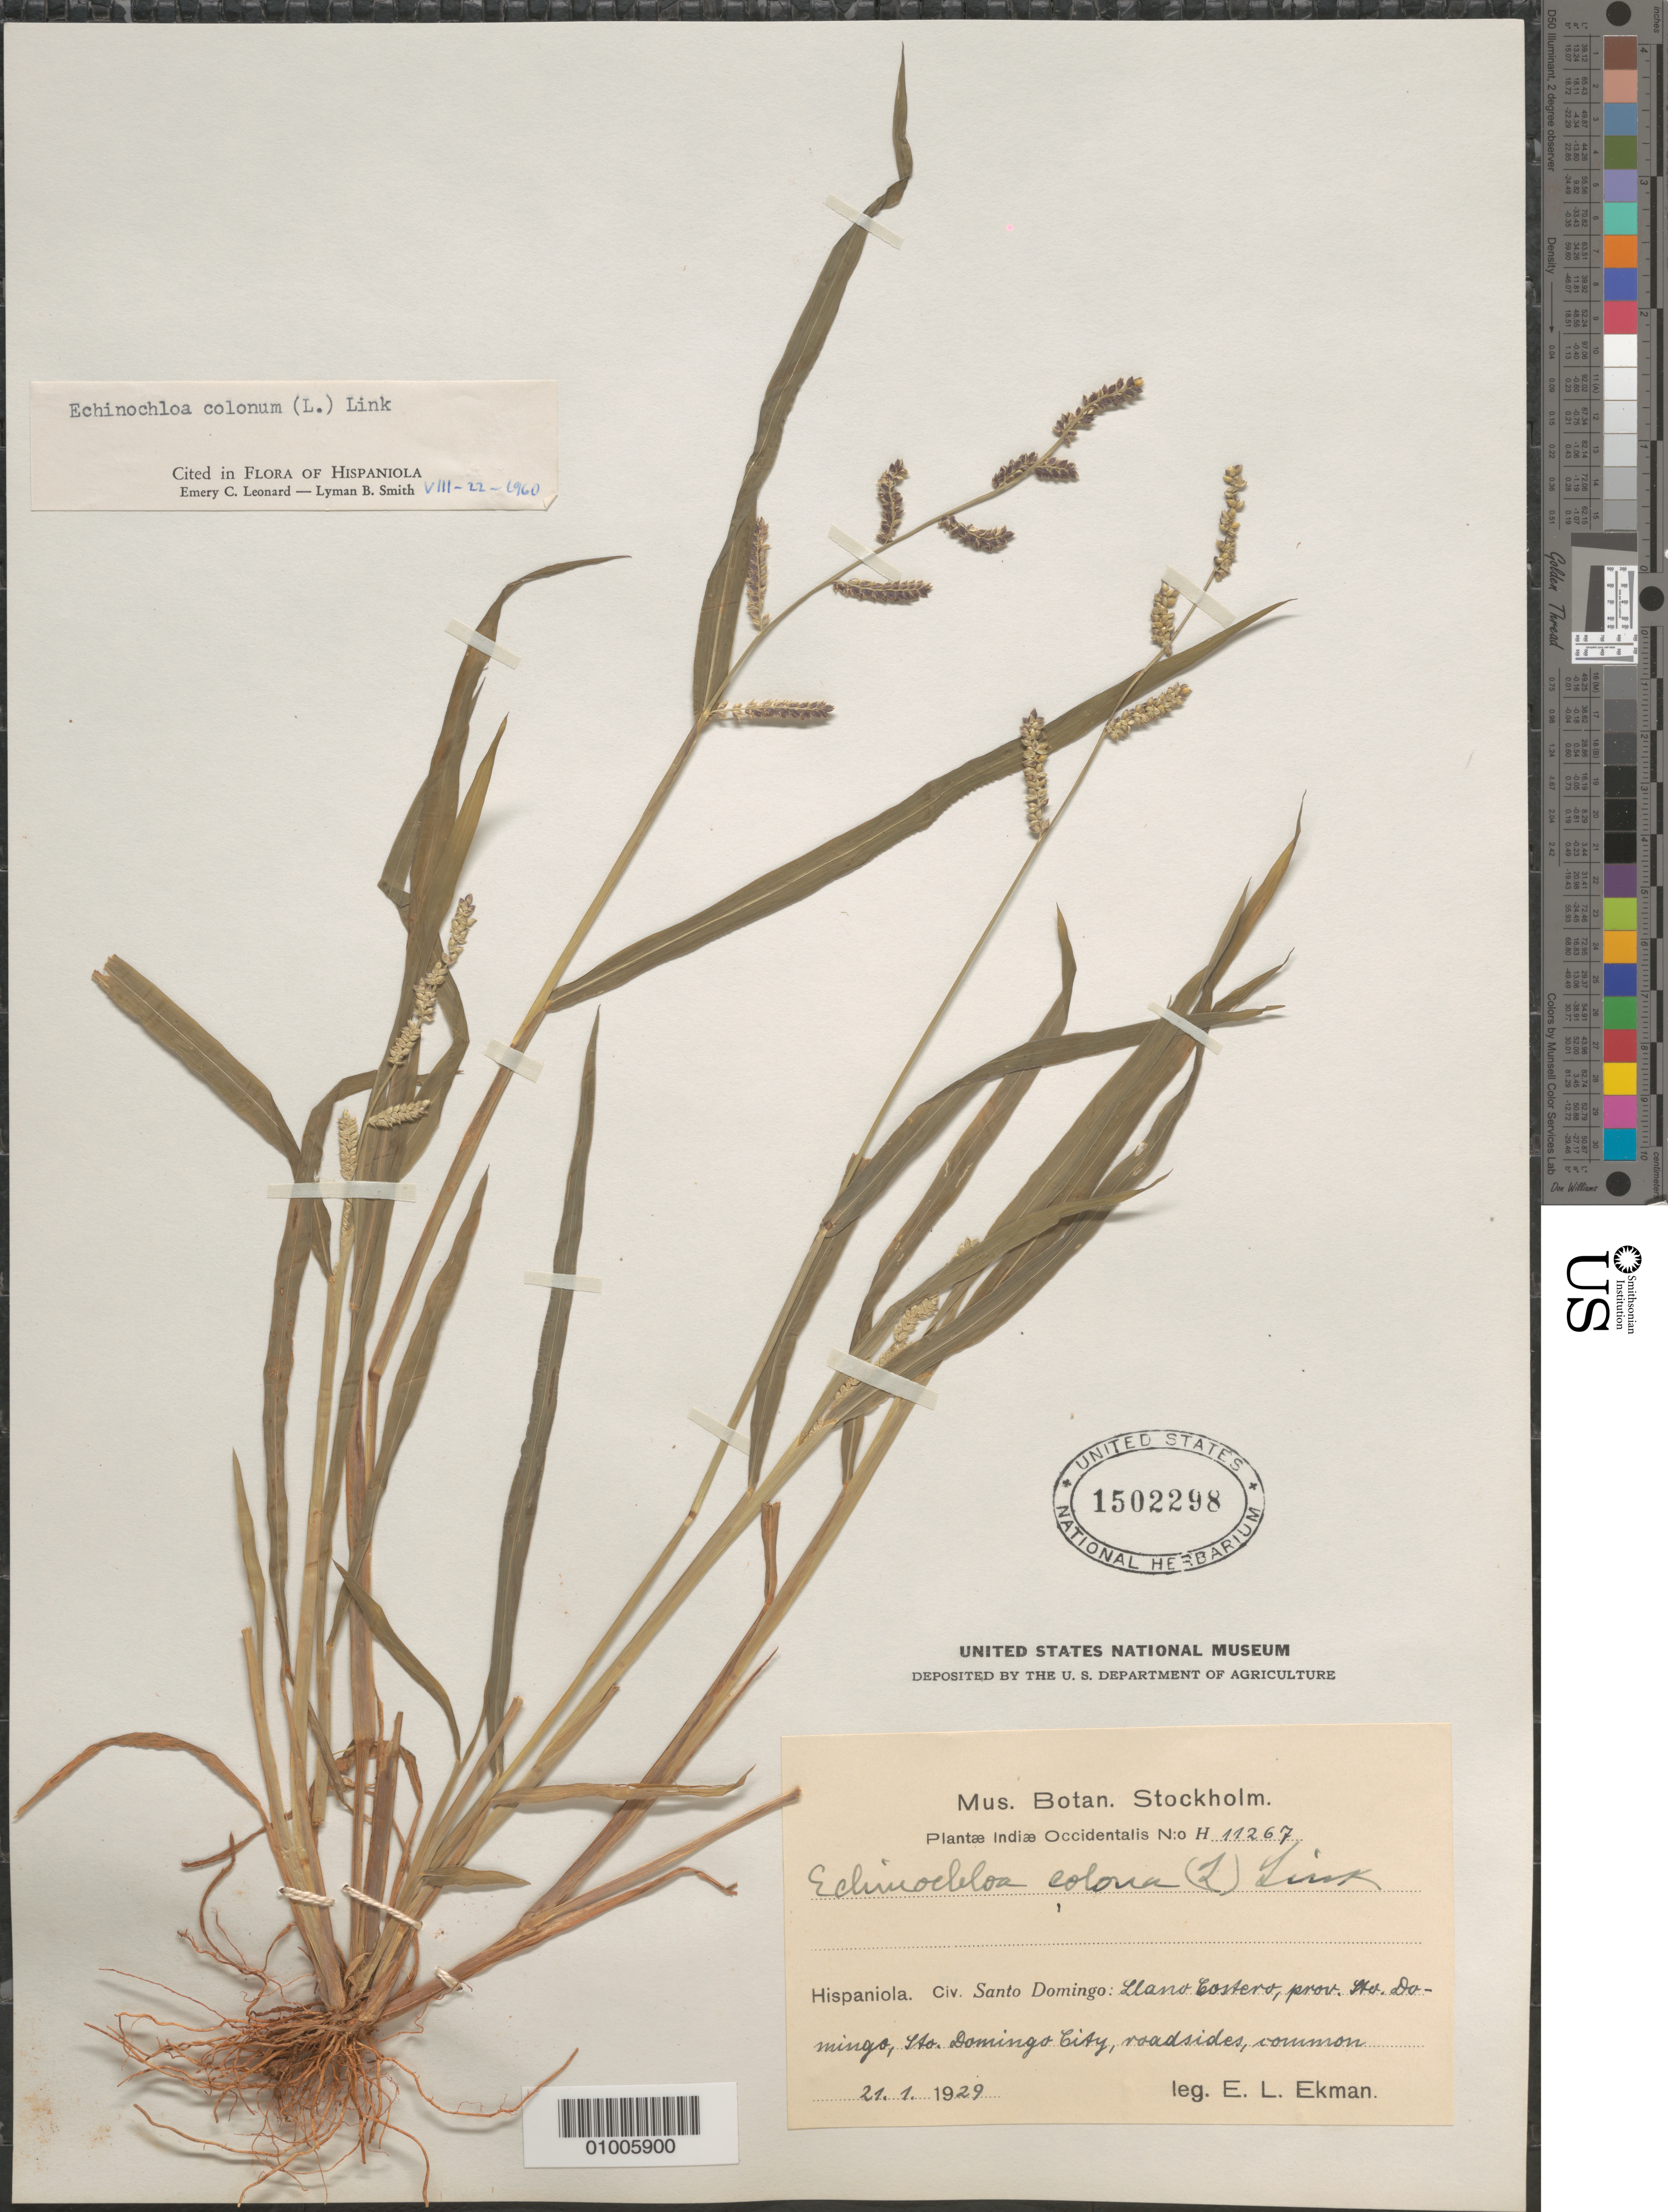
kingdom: Plantae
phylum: Tracheophyta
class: Liliopsida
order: Poales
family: Poaceae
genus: Echinochloa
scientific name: Echinochloa colona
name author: (L.) Link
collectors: E. L. Ekman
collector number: H 11267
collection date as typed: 21 Jan 1929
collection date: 1929-01-21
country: Dominican Republic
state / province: Distrito Nacional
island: Hispaniola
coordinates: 0 N, 0 E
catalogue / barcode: US 1502298